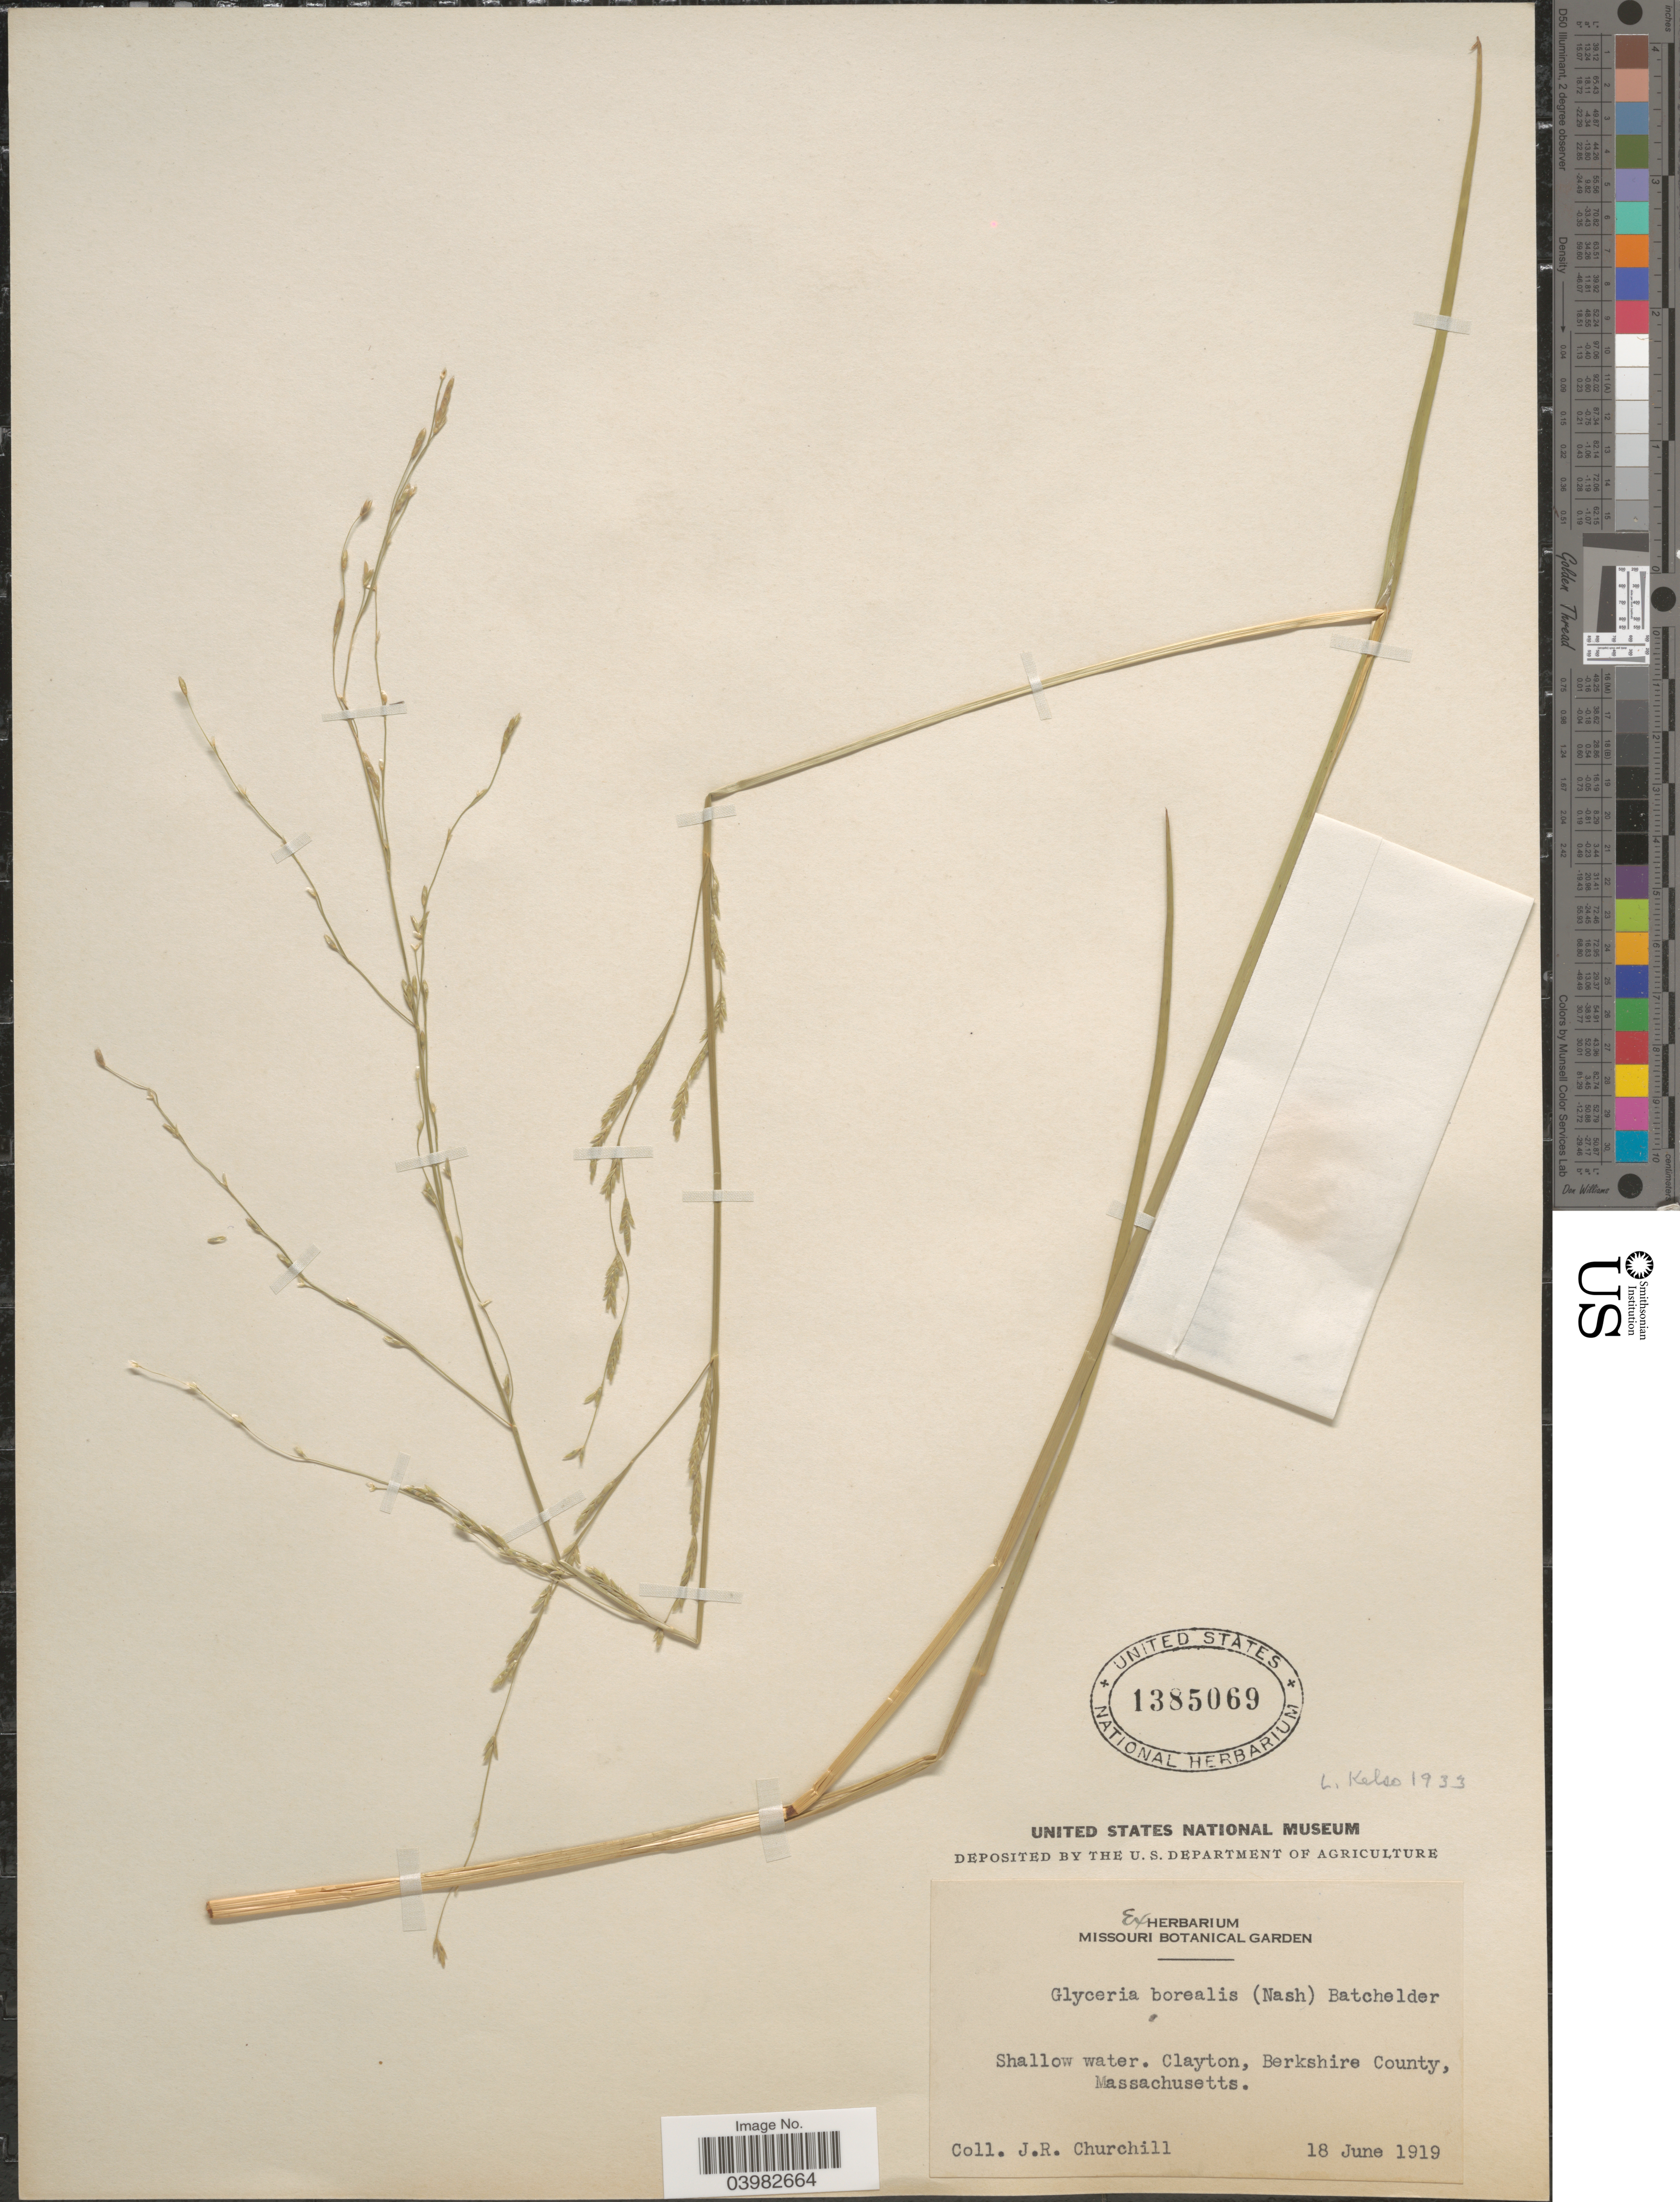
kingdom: Plantae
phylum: Tracheophyta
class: Liliopsida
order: Poales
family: Poaceae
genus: Glyceria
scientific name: Glyceria borealis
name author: (Nash) Batchelder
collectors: J. Churchill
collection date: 1919-06-18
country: United States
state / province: Massachusetts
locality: Shallow water. Clayton, Berkshire County.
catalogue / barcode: US 1385069